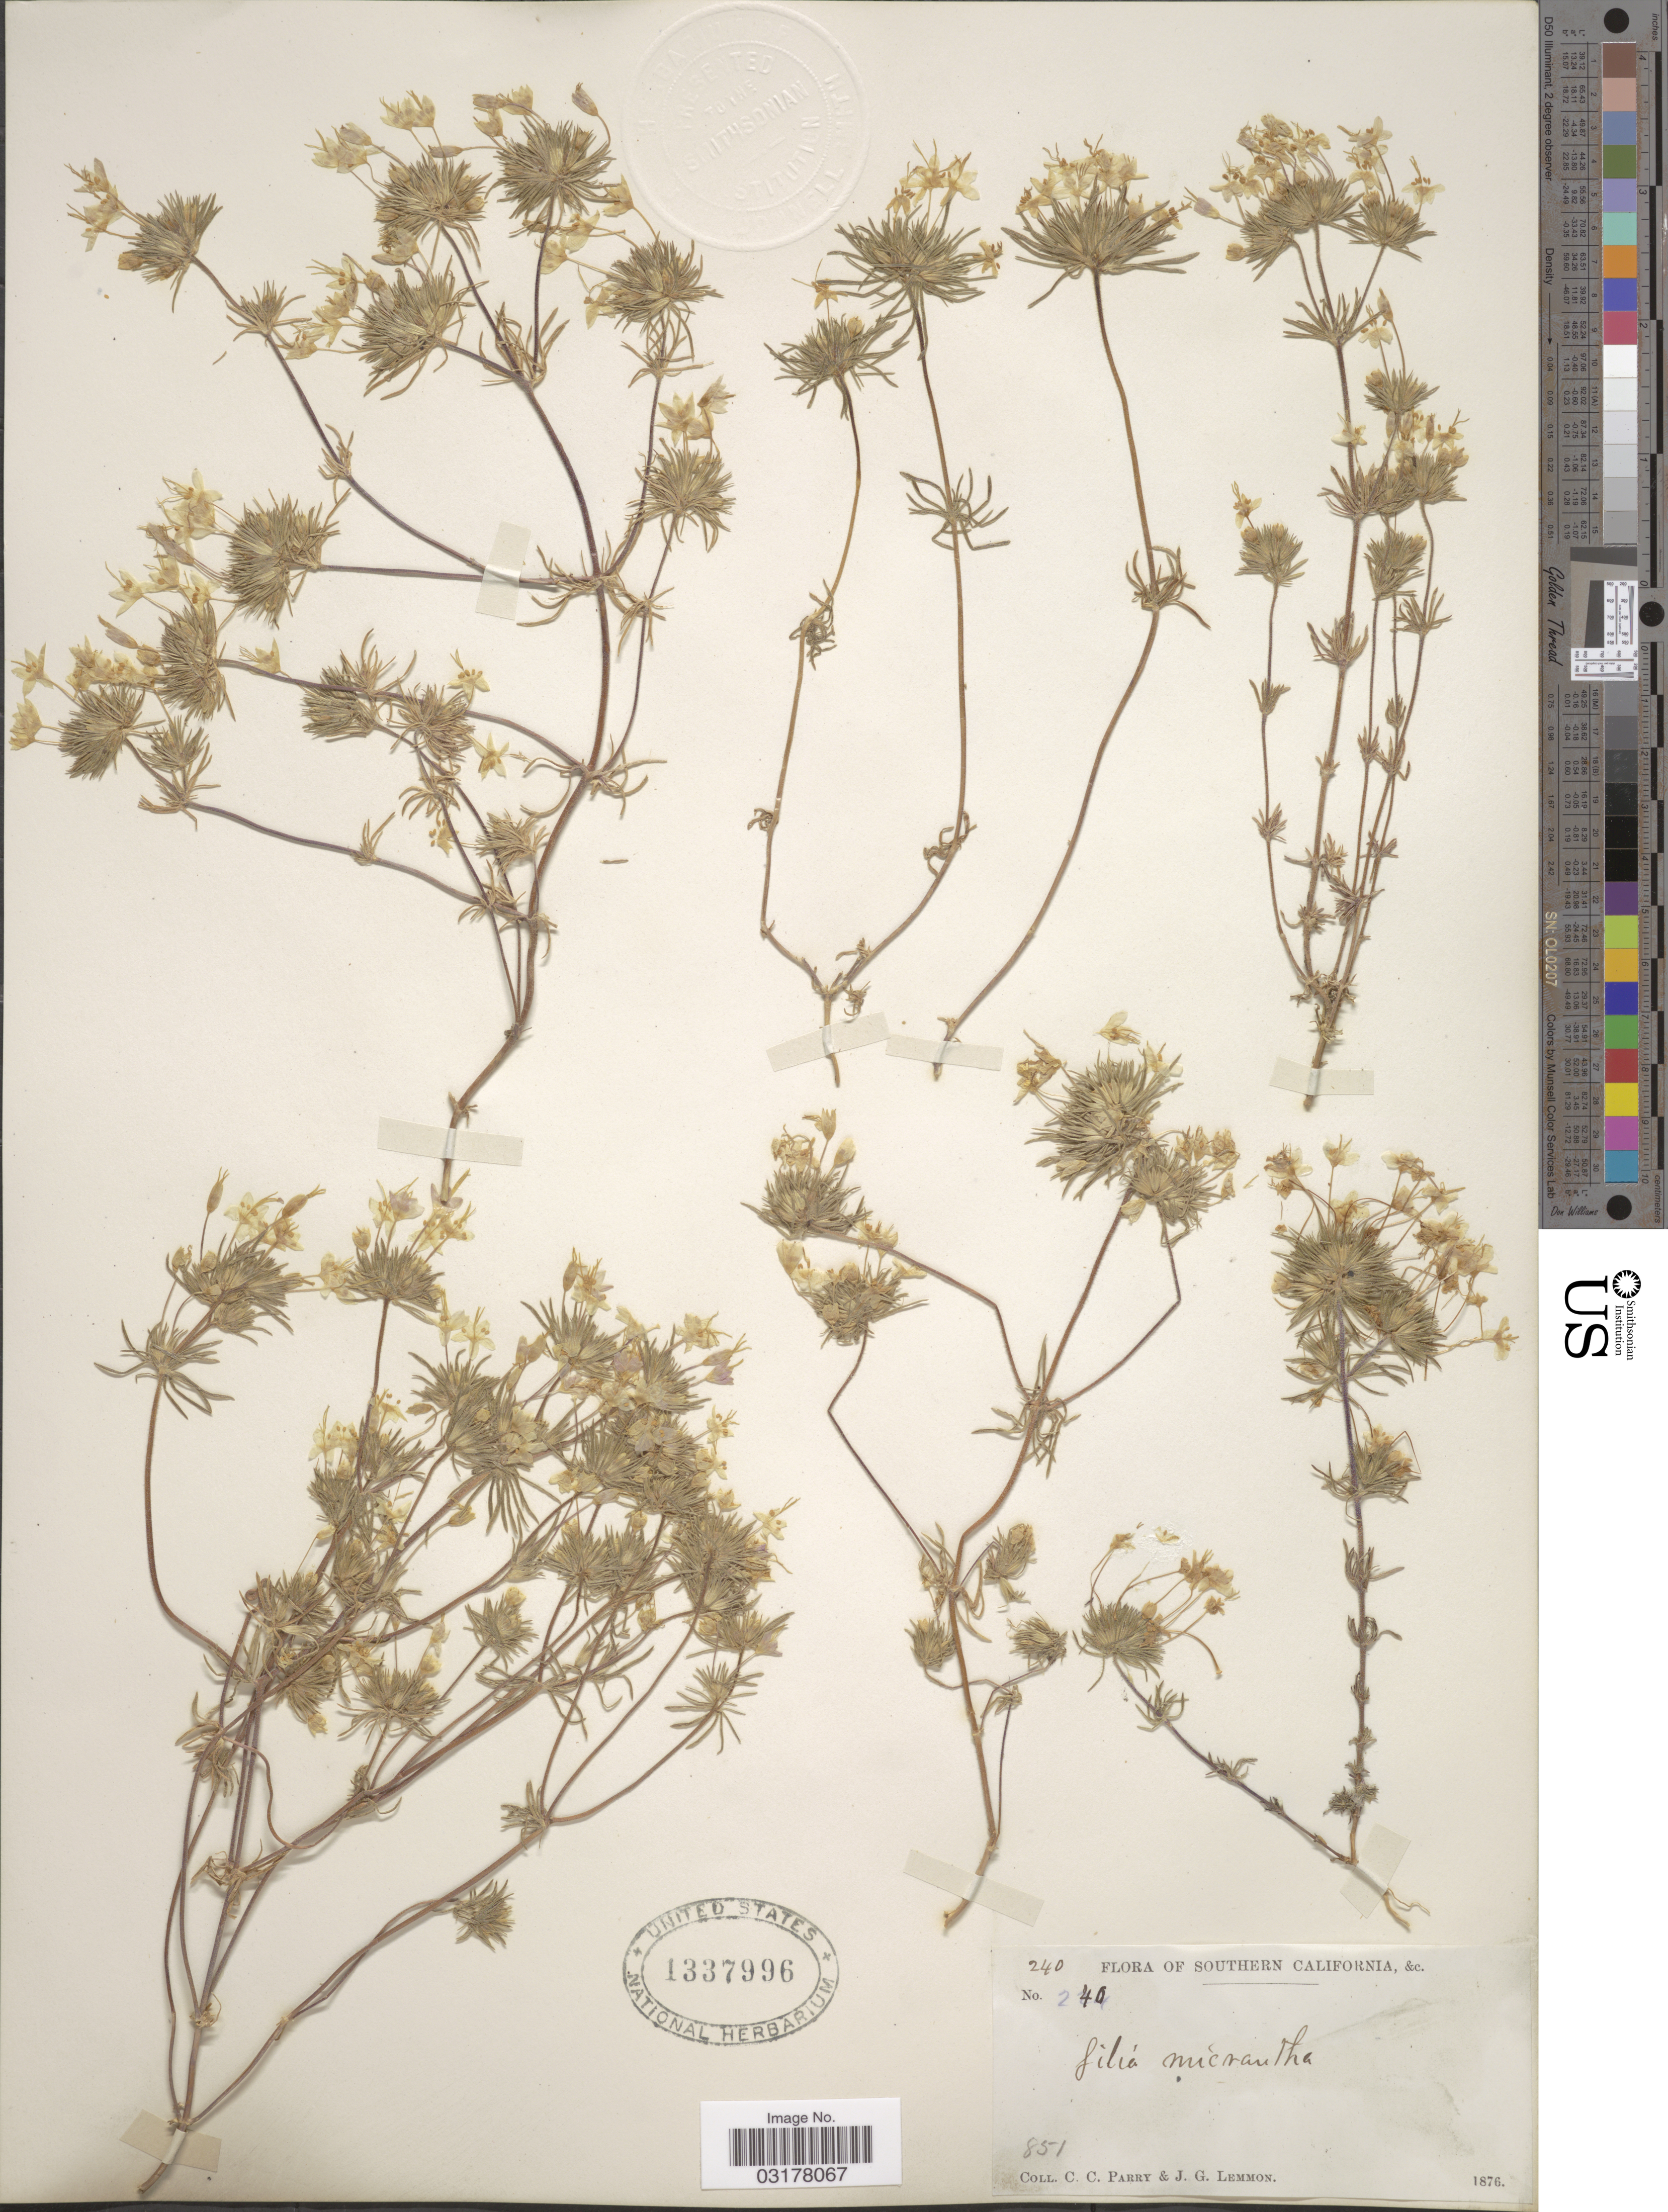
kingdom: Plantae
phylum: Tracheophyta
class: Magnoliopsida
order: Ericales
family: Polemoniaceae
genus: Leptosiphon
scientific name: Leptosiphon parviflorus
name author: Benth.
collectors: C. C. Parry & J. Lemmon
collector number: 240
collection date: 1876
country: United States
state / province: California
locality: Southern California, &c.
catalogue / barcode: US 1337996